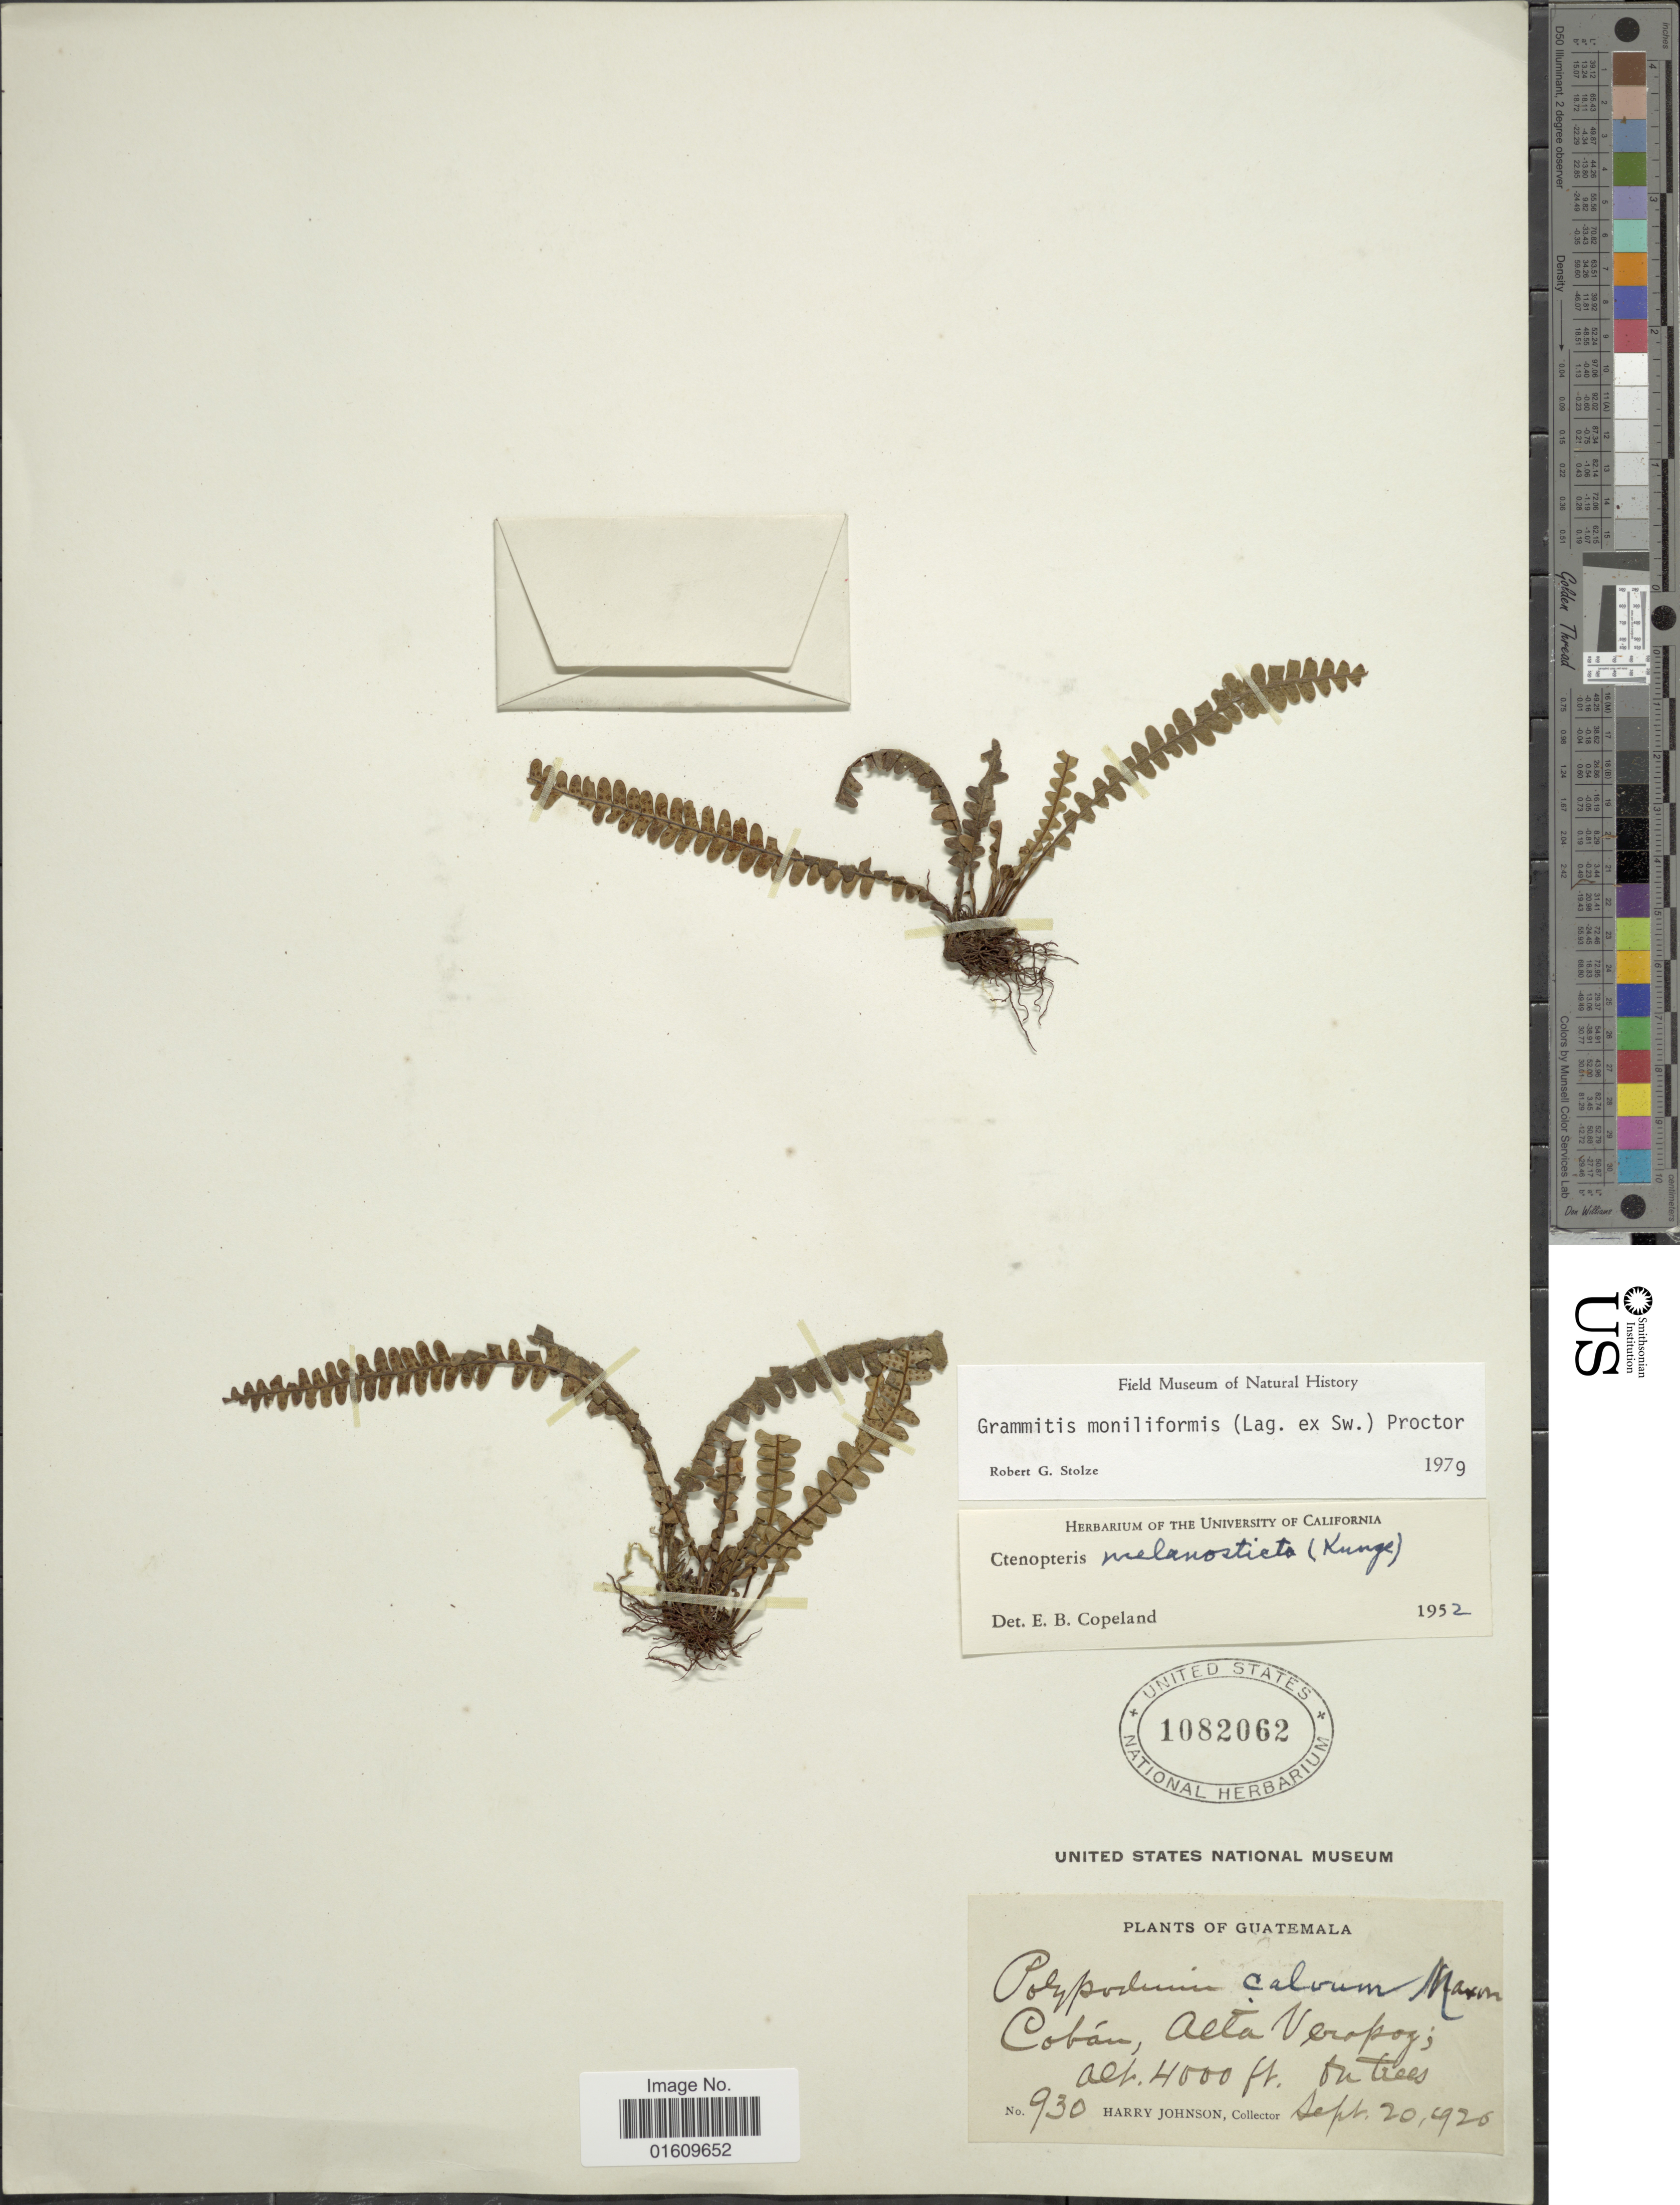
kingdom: Plantae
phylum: Tracheophyta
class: Polypodiopsida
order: Polypodiales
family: Polypodiaceae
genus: Melpomene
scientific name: Melpomene moniliformis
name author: (Lag. ex Sw.) A.R. Sm. & R.C. Moran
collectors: H. Johnson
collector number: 930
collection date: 1920-09-20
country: Guatemala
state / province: Alta Verapaz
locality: Coban, Alta Verapaz. on trees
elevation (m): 1219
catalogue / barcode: US 1082062